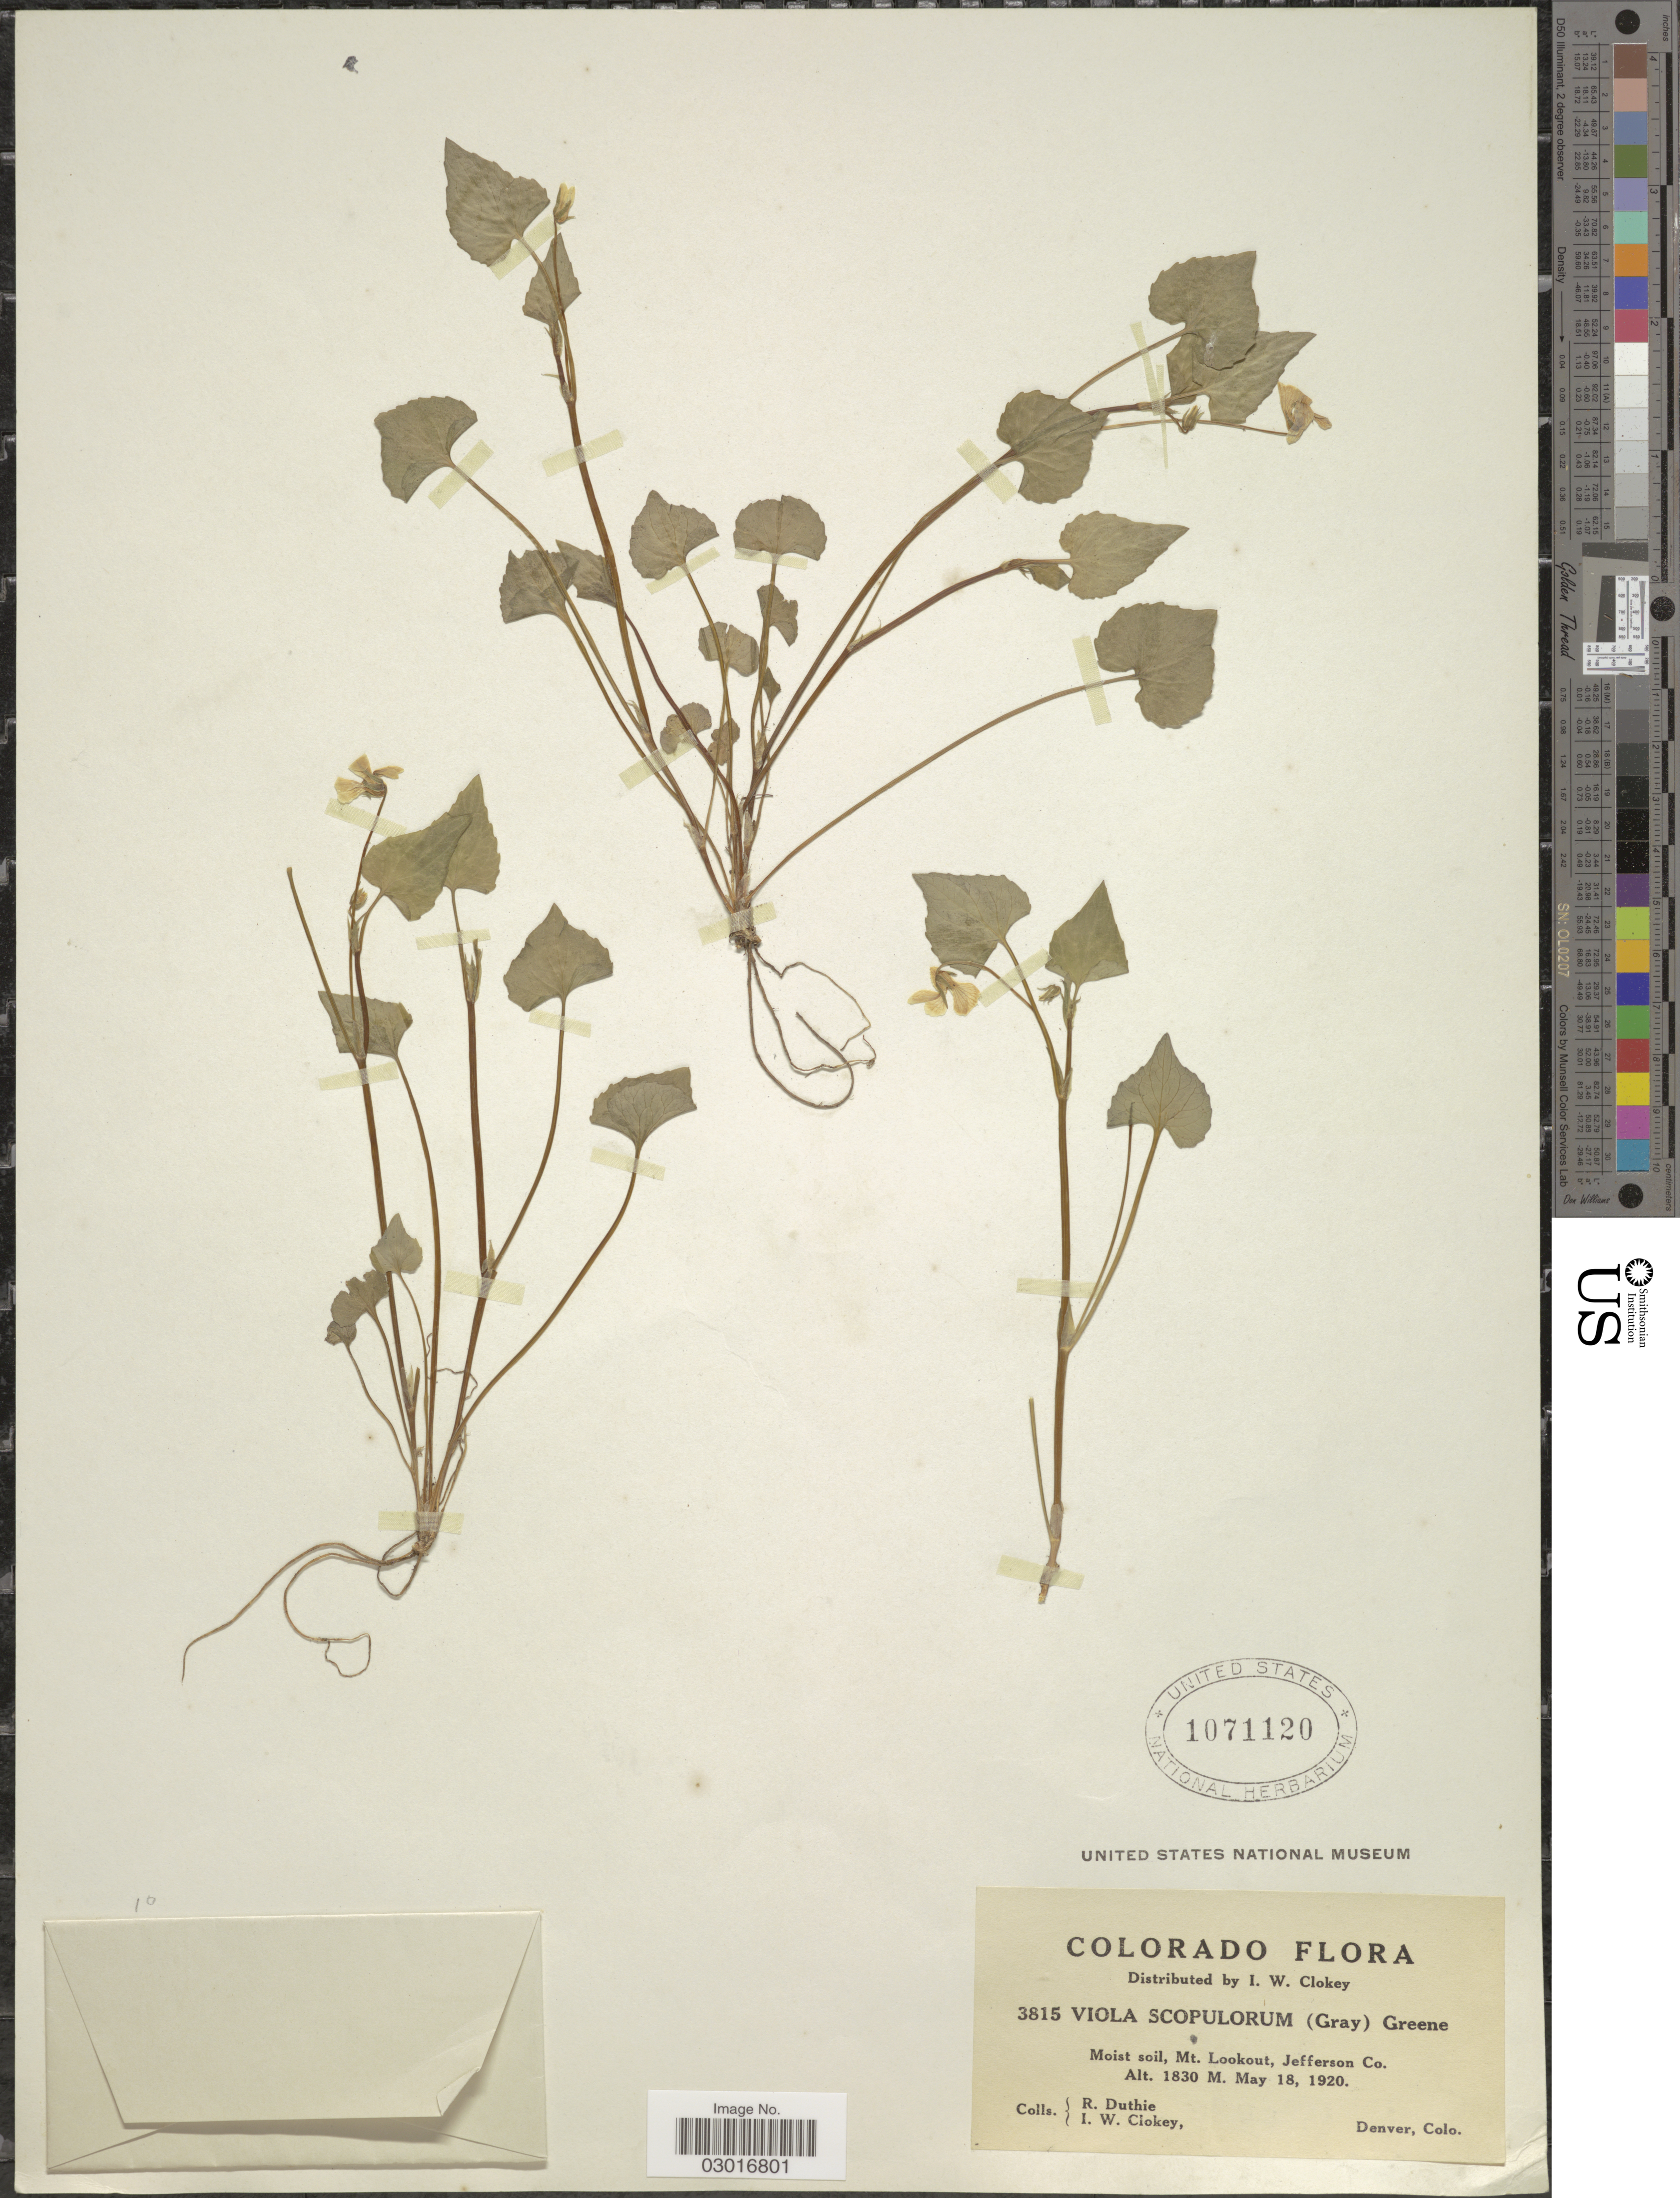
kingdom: Plantae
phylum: Tracheophyta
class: Magnoliopsida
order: Malpighiales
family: Violaceae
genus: Viola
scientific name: Viola scopulorum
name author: (A. Gray) Greene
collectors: R. Duthie & I. W. Clokey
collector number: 3815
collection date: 1920-05-18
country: United States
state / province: Colorado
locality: Mt. Lookout, Jefferson Co.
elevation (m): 1830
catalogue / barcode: US 1071120